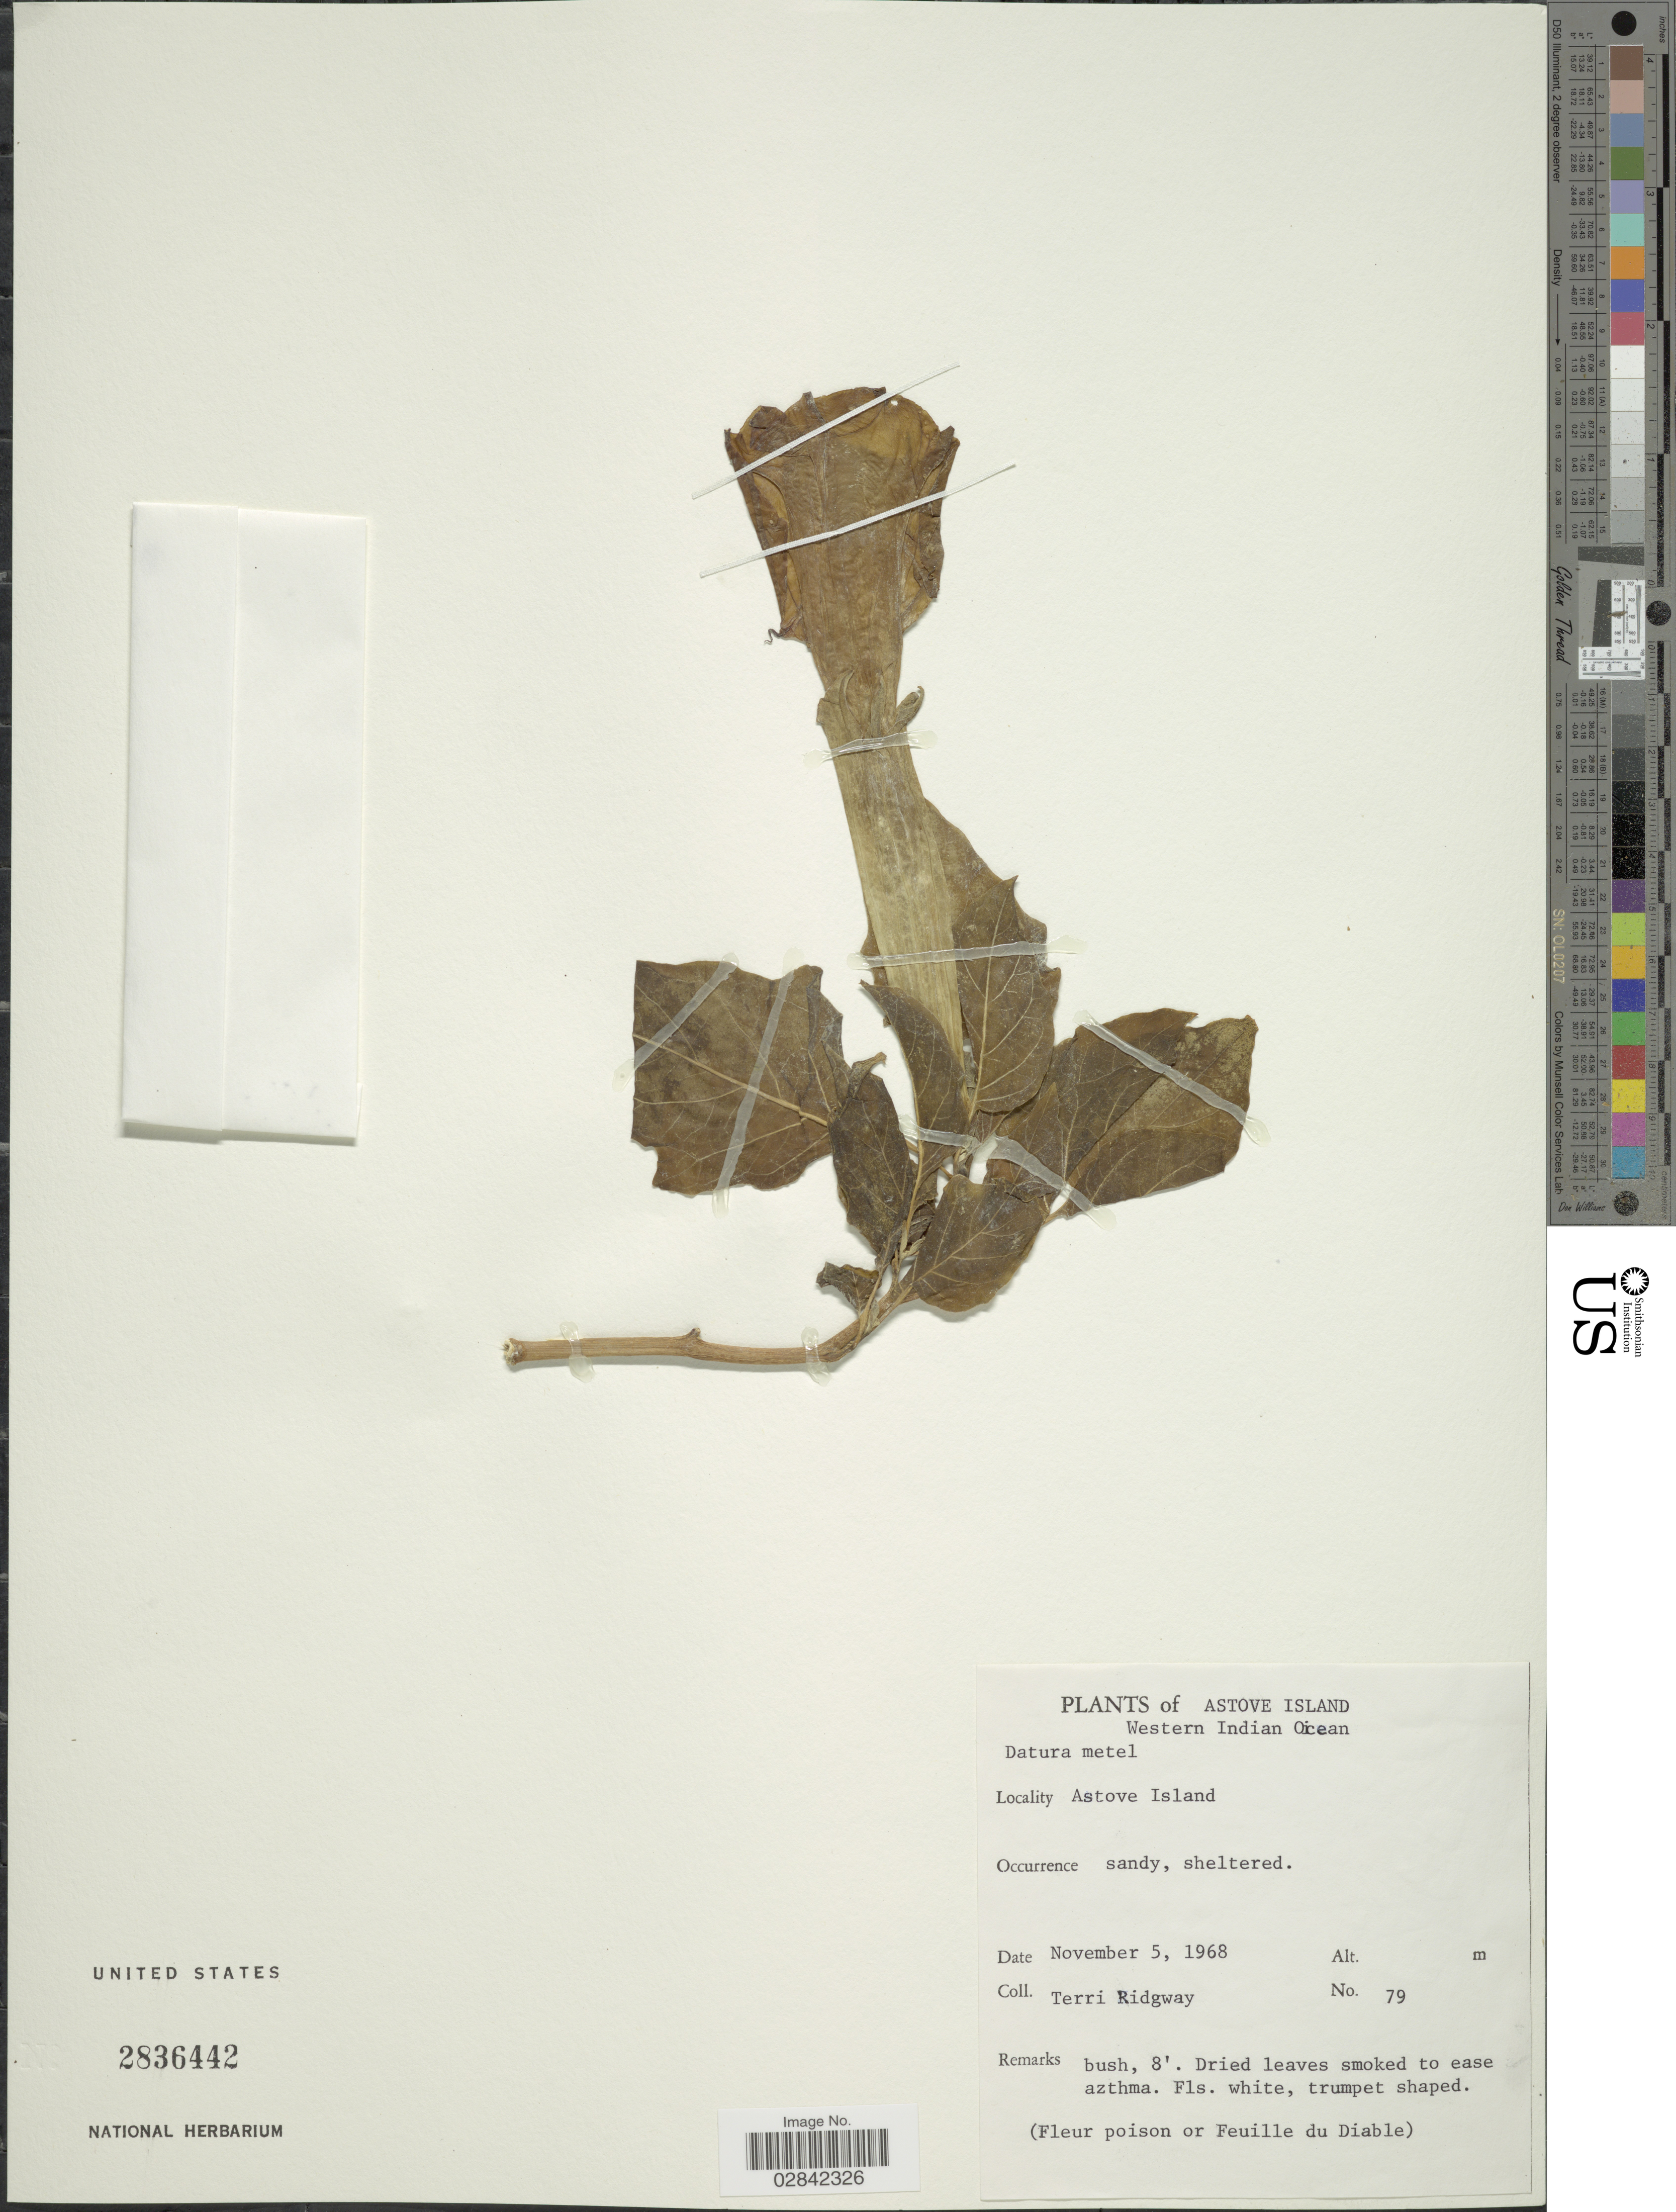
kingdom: Plantae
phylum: Tracheophyta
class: Magnoliopsida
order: Solanales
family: Solanaceae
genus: Datura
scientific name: Datura metel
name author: L.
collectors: T. Ridgway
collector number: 79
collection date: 1968-11-05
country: Seychelles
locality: Astove Island, Western Indian Ocean.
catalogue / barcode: US 2836442